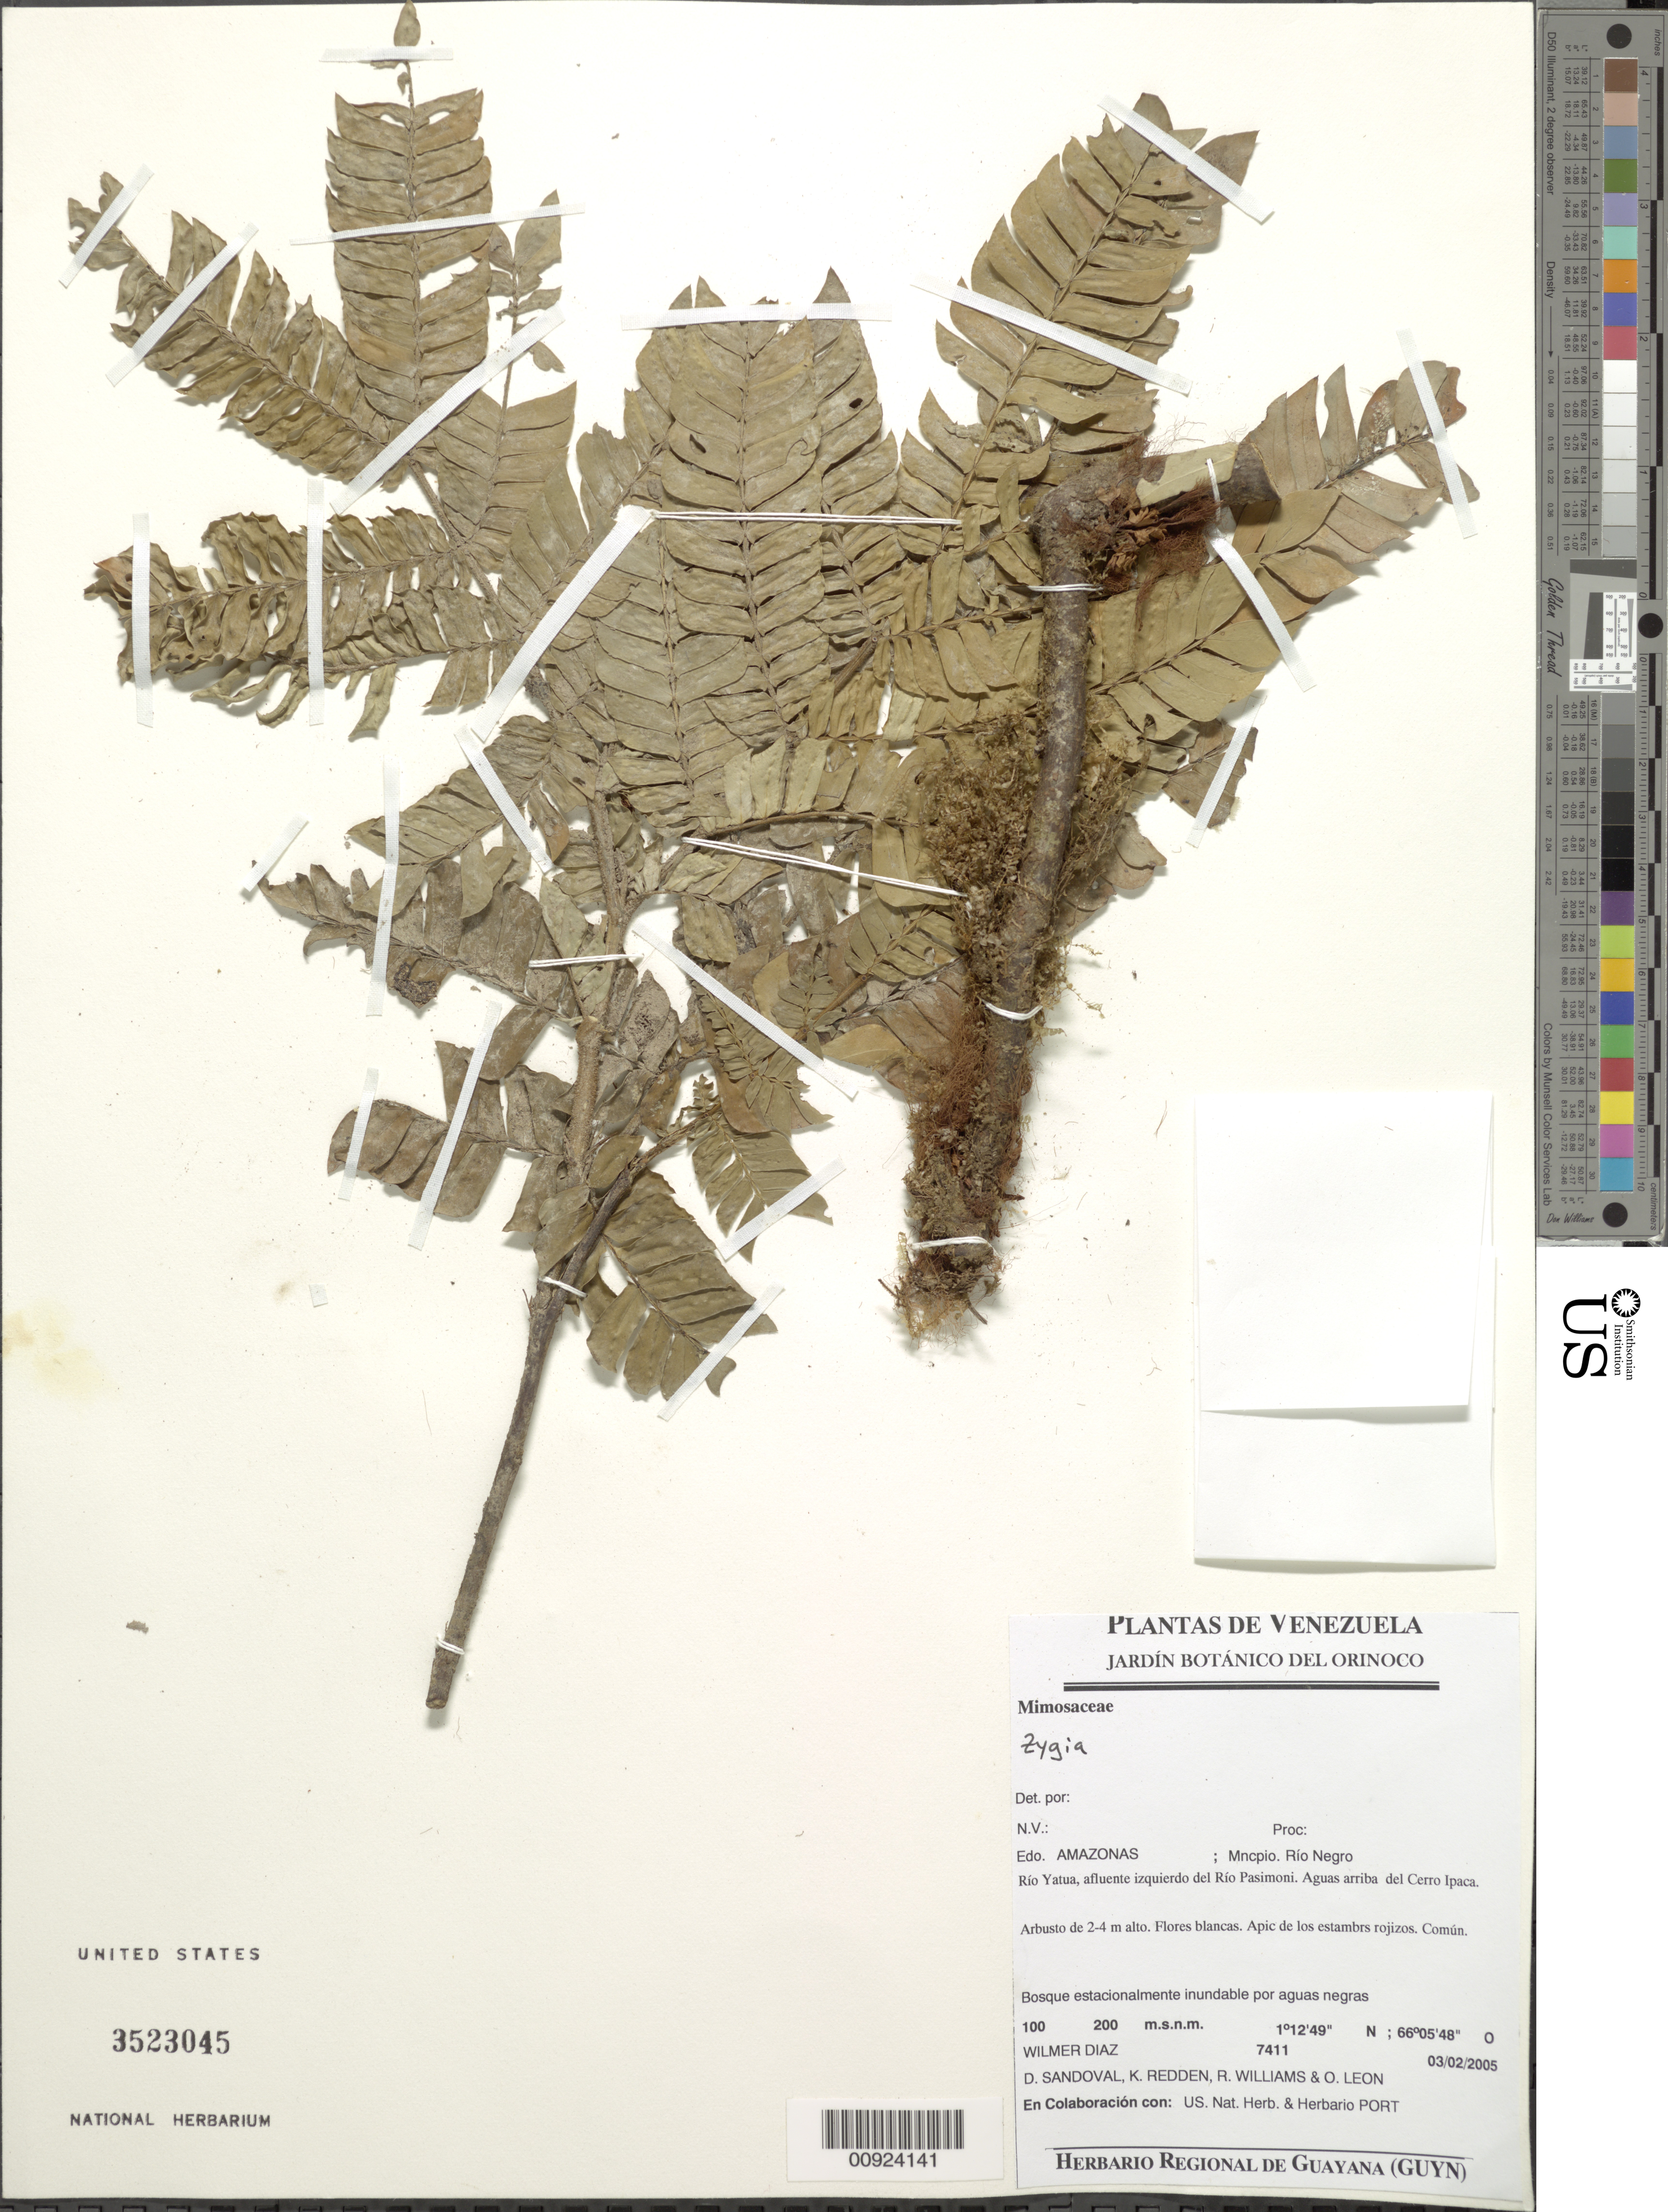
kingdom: Plantae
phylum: Tracheophyta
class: Magnoliopsida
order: Fabales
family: Fabaceae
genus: Zygia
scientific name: Zygia scopulina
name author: (Brandegee) Britton & Rose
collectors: W. Díaz P., D. Sandoval, K. M. Redden, R. Williams & O. León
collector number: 7411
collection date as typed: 3-Feb-05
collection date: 2005-02-03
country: Venezuela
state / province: Amazonas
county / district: Río Negro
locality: Río Yatua, afluente izquierdo del Río Pasimoni, aguas arriba Cerro Ipaca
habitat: Bosque estacionalmente inundable por aguas negras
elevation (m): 100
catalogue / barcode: US 3523045